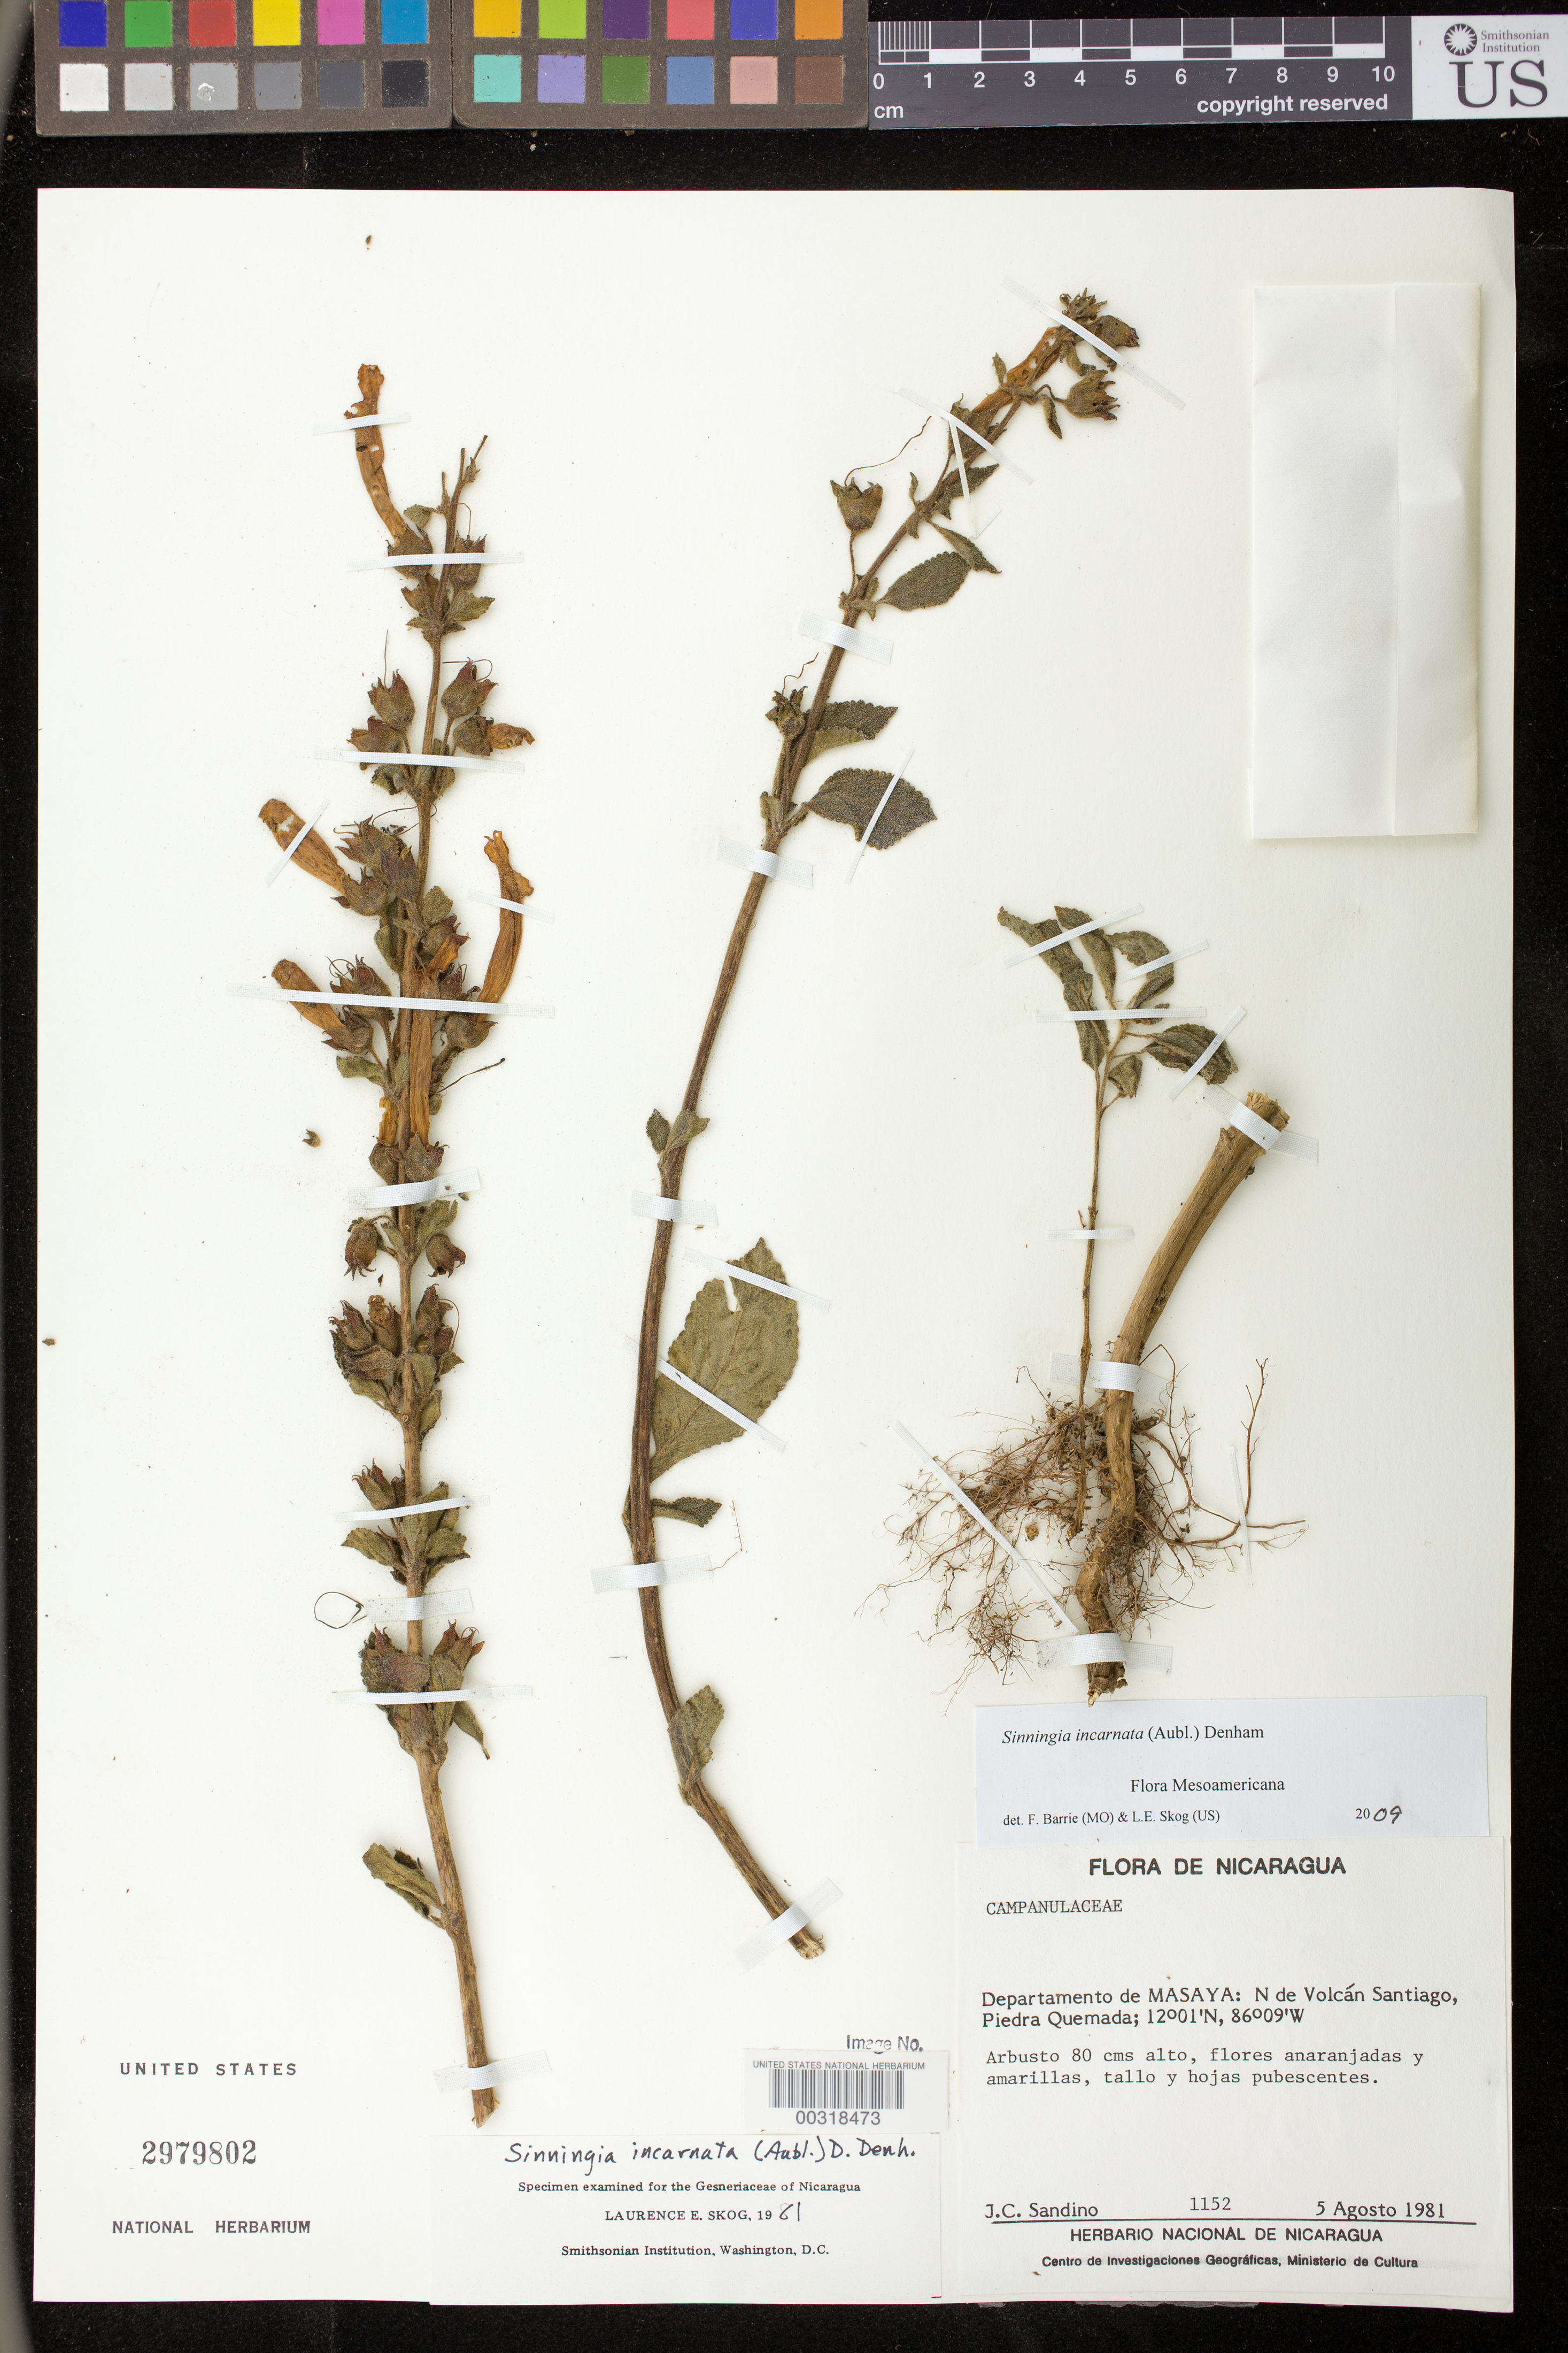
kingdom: Plantae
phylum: Tracheophyta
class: Magnoliopsida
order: Lamiales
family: Gesneriaceae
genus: Sinningia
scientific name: Sinningia incarnata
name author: (Aubl.) D.L. Denham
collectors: J. Sandino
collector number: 1152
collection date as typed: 05 Aug 1981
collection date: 1981-08-05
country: Nicaragua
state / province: Masaya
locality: N of Volcan Santiago, Piedra Quemada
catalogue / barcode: US 2979802